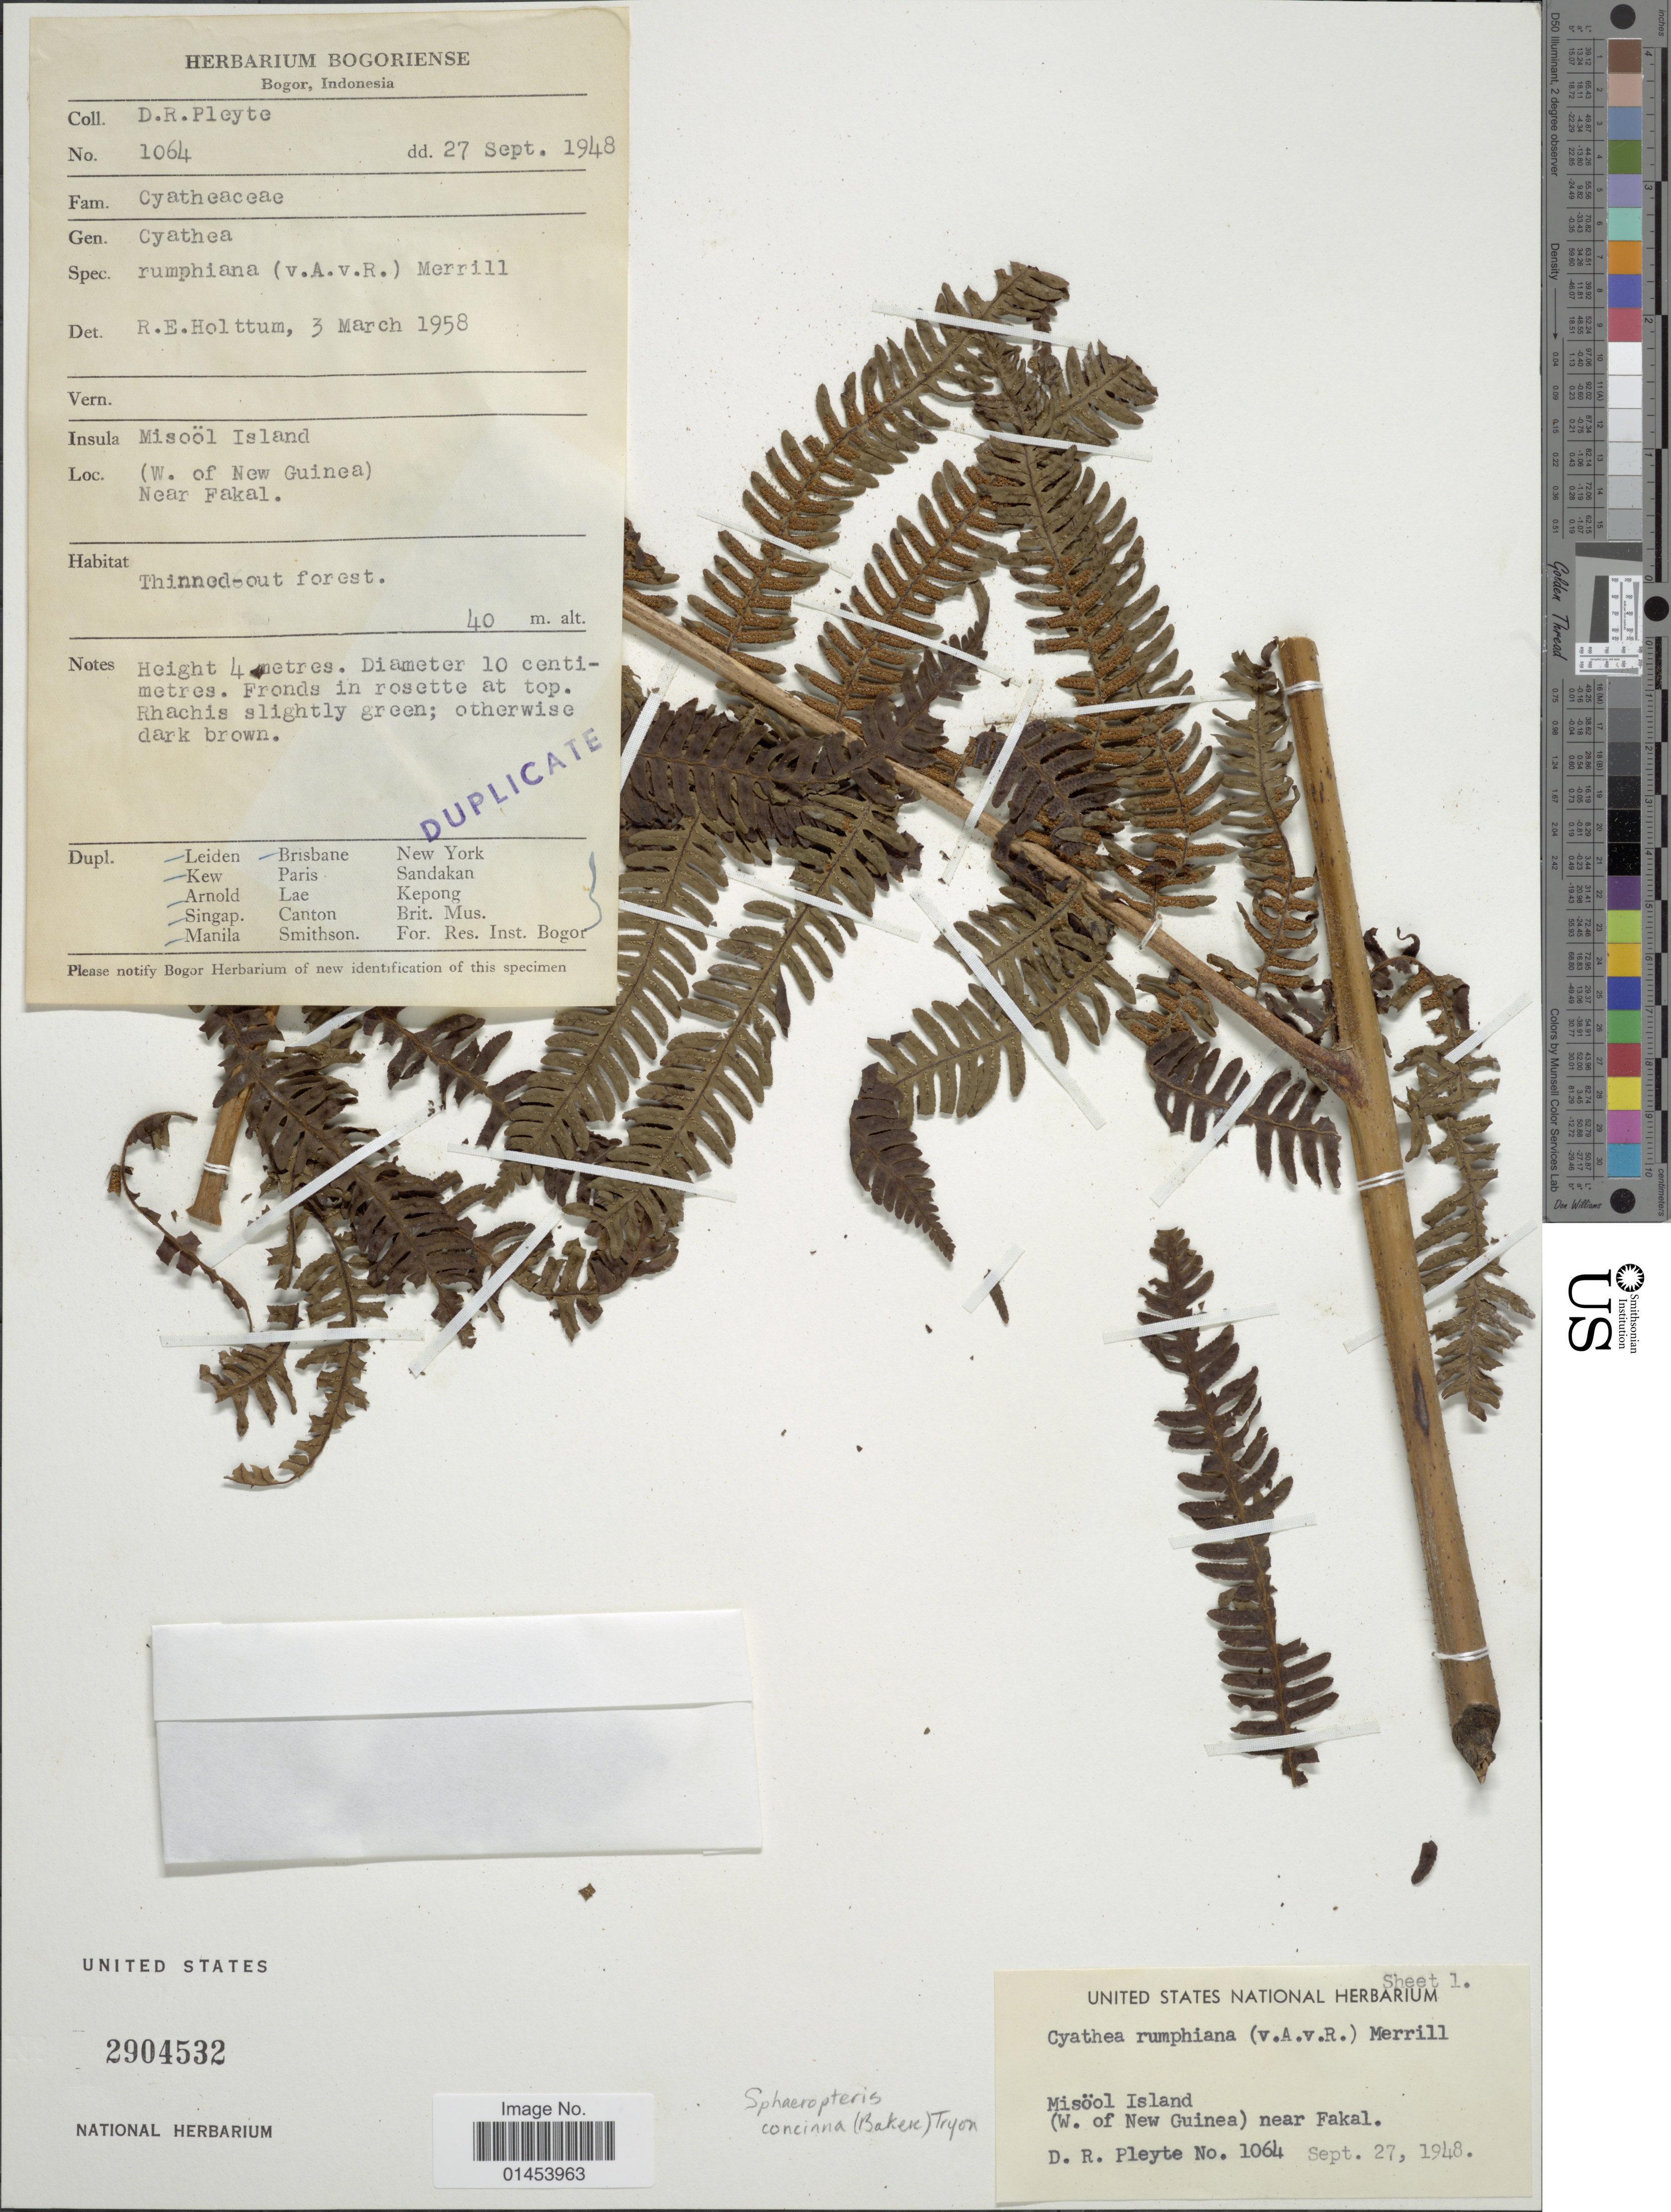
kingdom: Plantae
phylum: Tracheophyta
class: Polypodiopsida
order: Cyatheales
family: Cyatheaceae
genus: Cyathea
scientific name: Cyathea rumphiana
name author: (Alderw.) Merr.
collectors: D. Pleyte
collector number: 1064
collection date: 1948-09-27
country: Indonesia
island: New Guinea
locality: Misoöl Island. (W. of New Guinea). Near Fakal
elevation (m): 40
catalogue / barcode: US 2904532